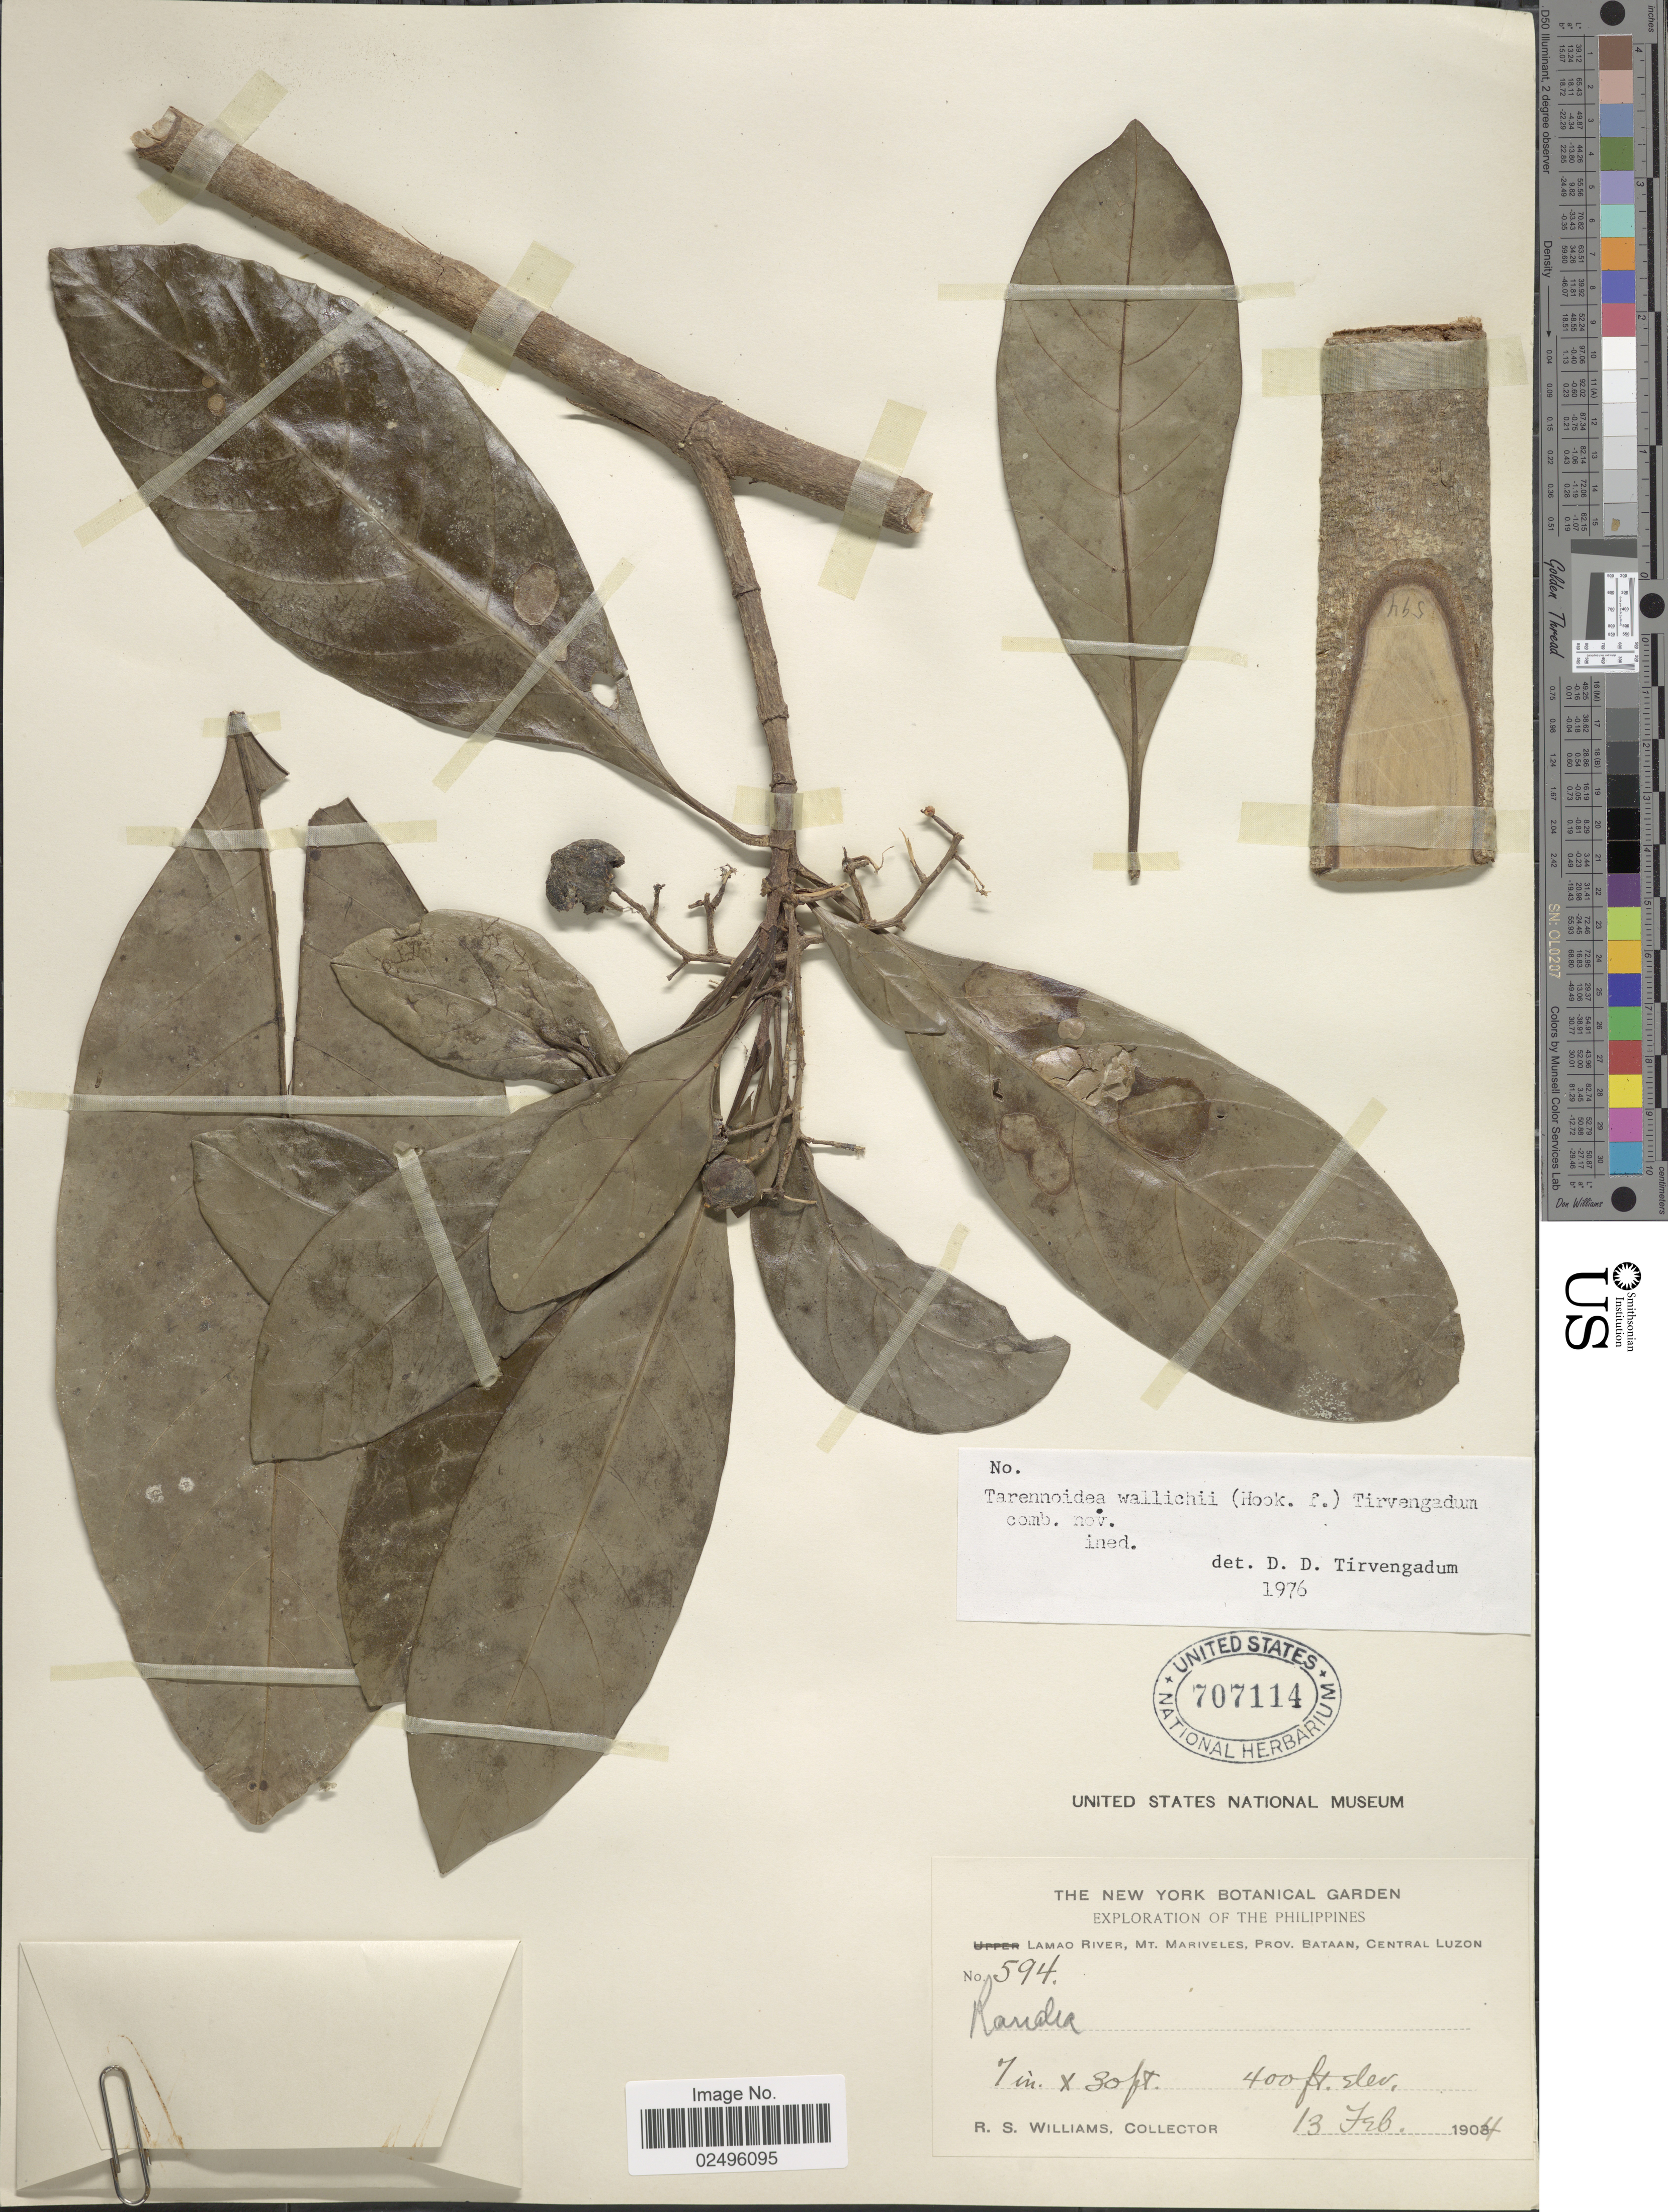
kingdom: Plantae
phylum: Tracheophyta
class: Magnoliopsida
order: Gentianales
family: Rubiaceae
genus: Tarennoidea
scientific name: Tarennoidea wallichii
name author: (Hook. f.) Tirveng. & Sastre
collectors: R. S. Williams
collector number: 594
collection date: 1904-02-13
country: Philippines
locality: Lamao River, Mt Marivels, Prov. Bataan, Central Luzon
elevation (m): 122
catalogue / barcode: US 707114